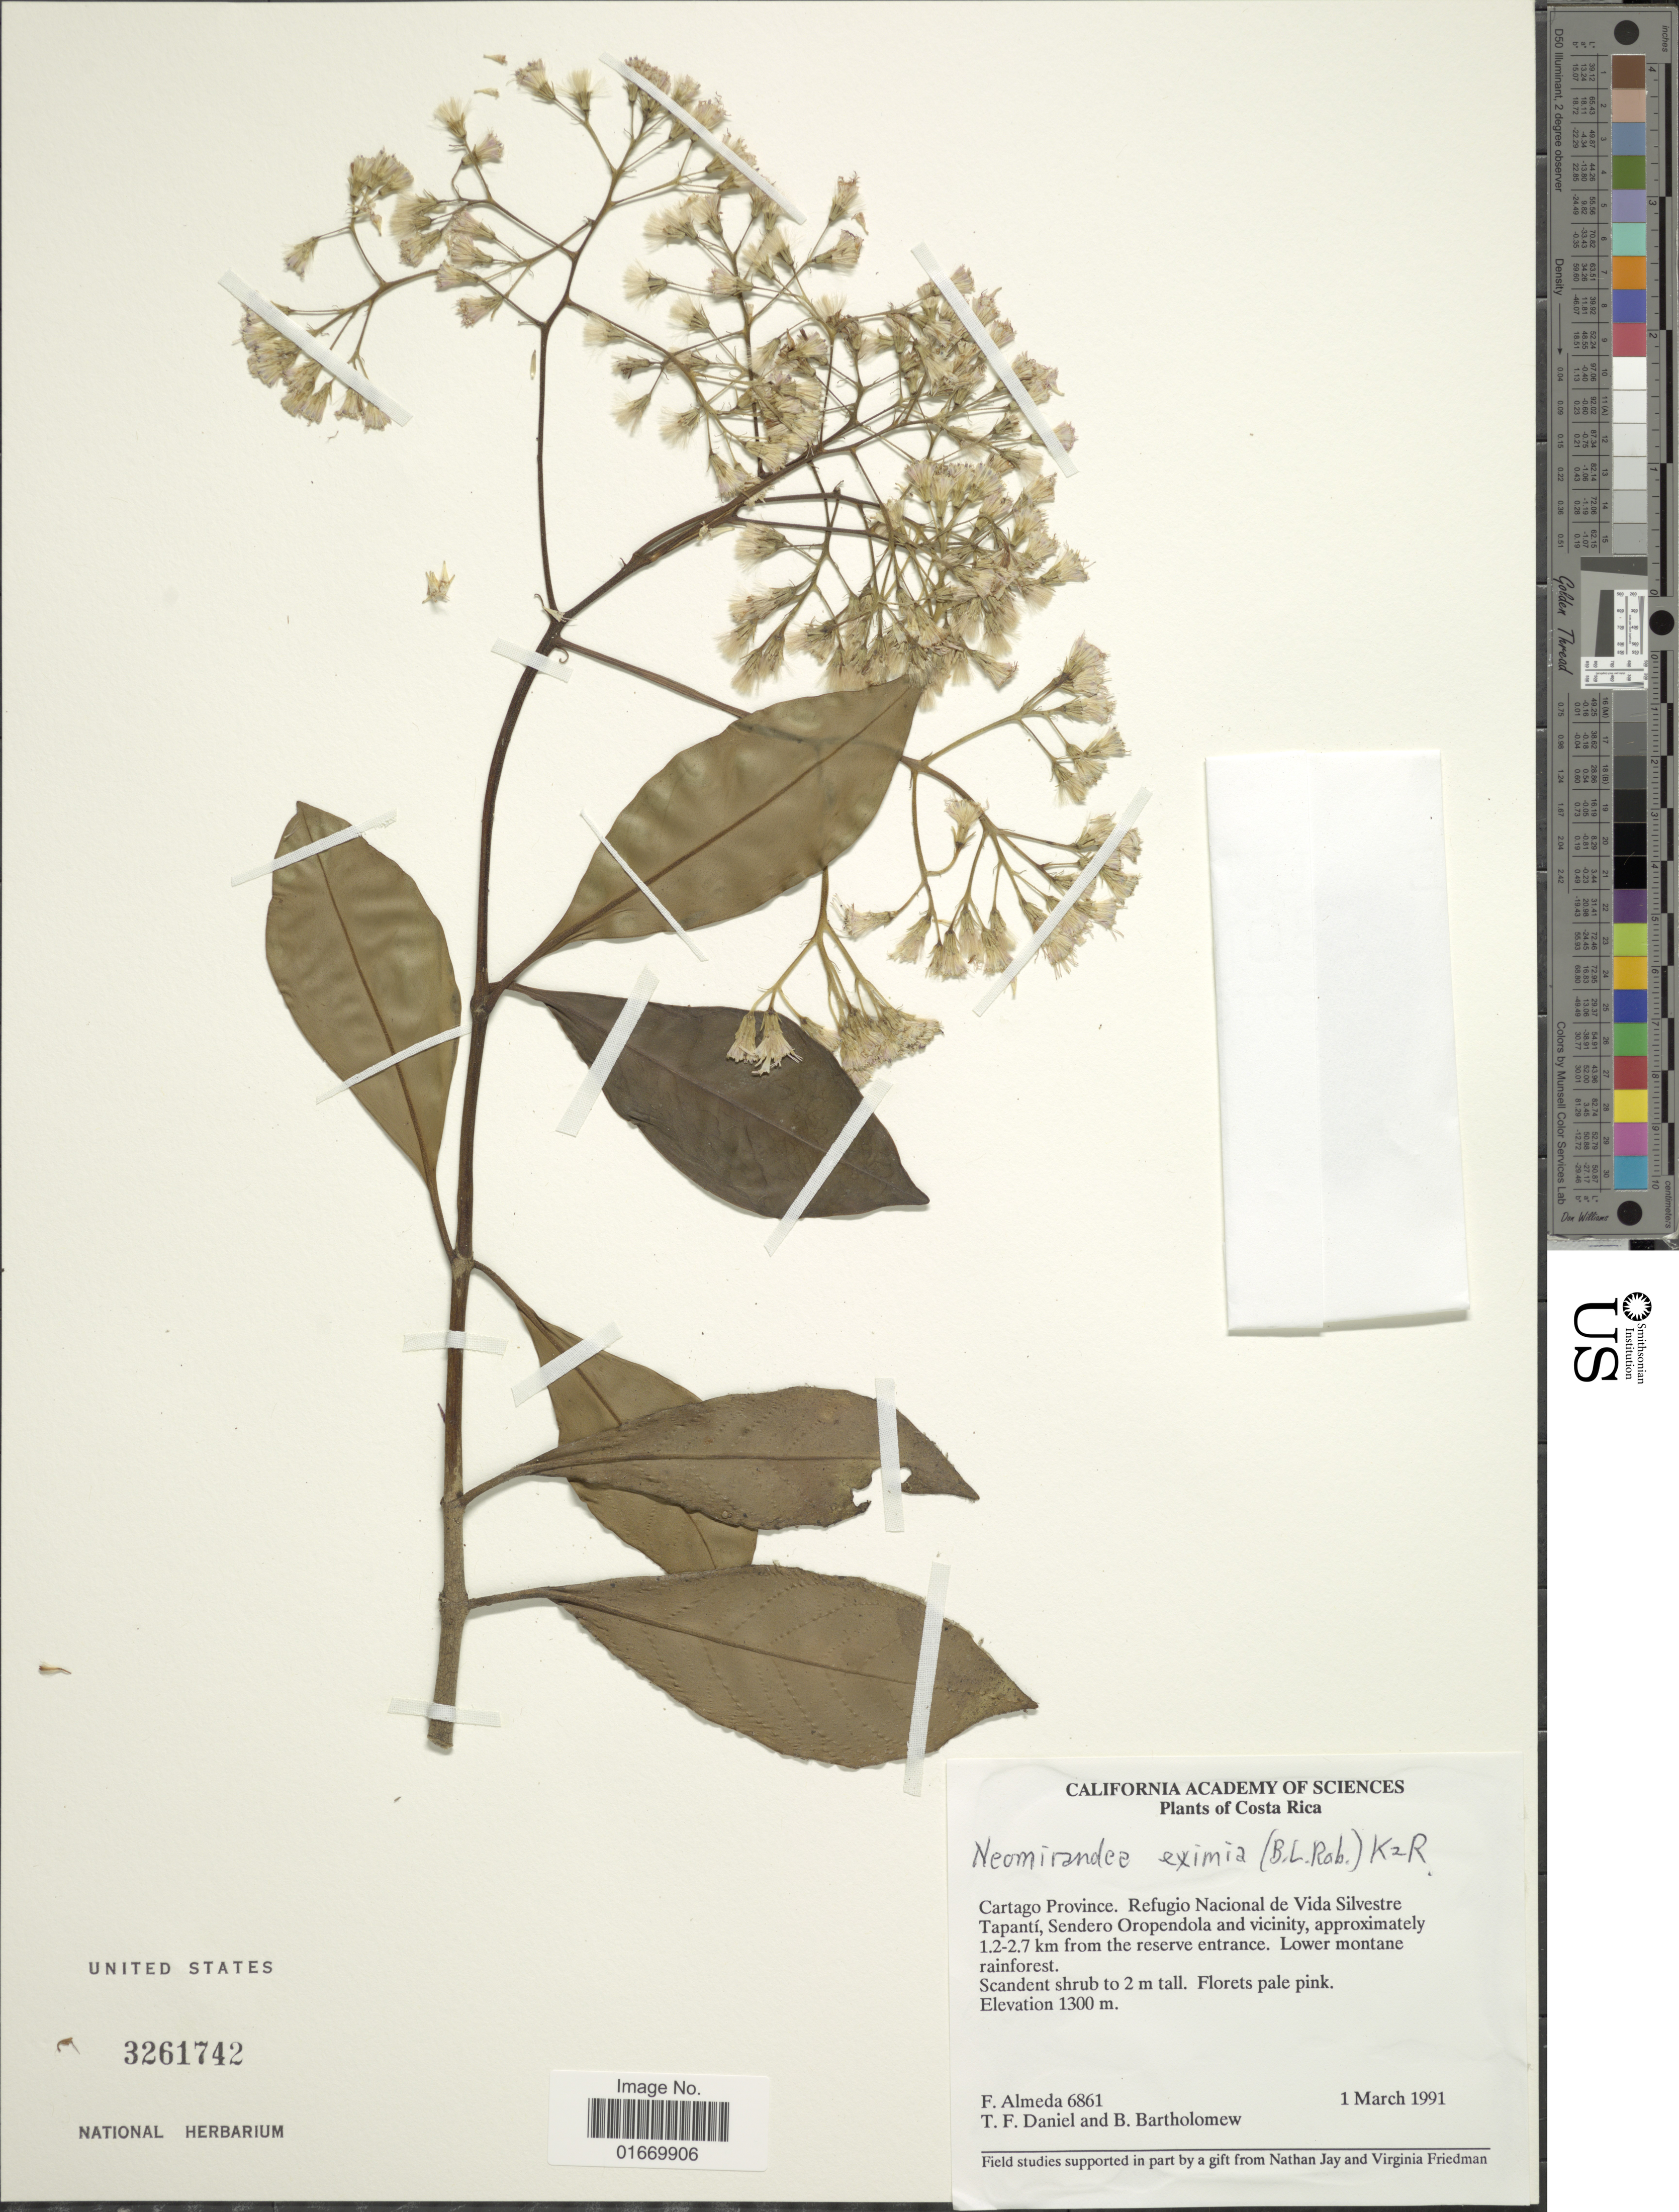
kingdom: Plantae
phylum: Tracheophyta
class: Magnoliopsida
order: Asterales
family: Asteraceae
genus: Neomirandea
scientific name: Neomirandea eximia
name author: (B.L. Rob.) R.M. King & H. Rob.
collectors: F. Almeda, T. F. Daniel & B. Bartholomew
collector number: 6861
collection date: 1991-03-01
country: Costa Rica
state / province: Cartago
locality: Refugio Nacional de Vida Silvestre Tapanti, Sendero Oropendola annd vicinity, approximately 1.2-2.7 km from the reserve entrance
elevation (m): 1300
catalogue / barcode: US 3261742